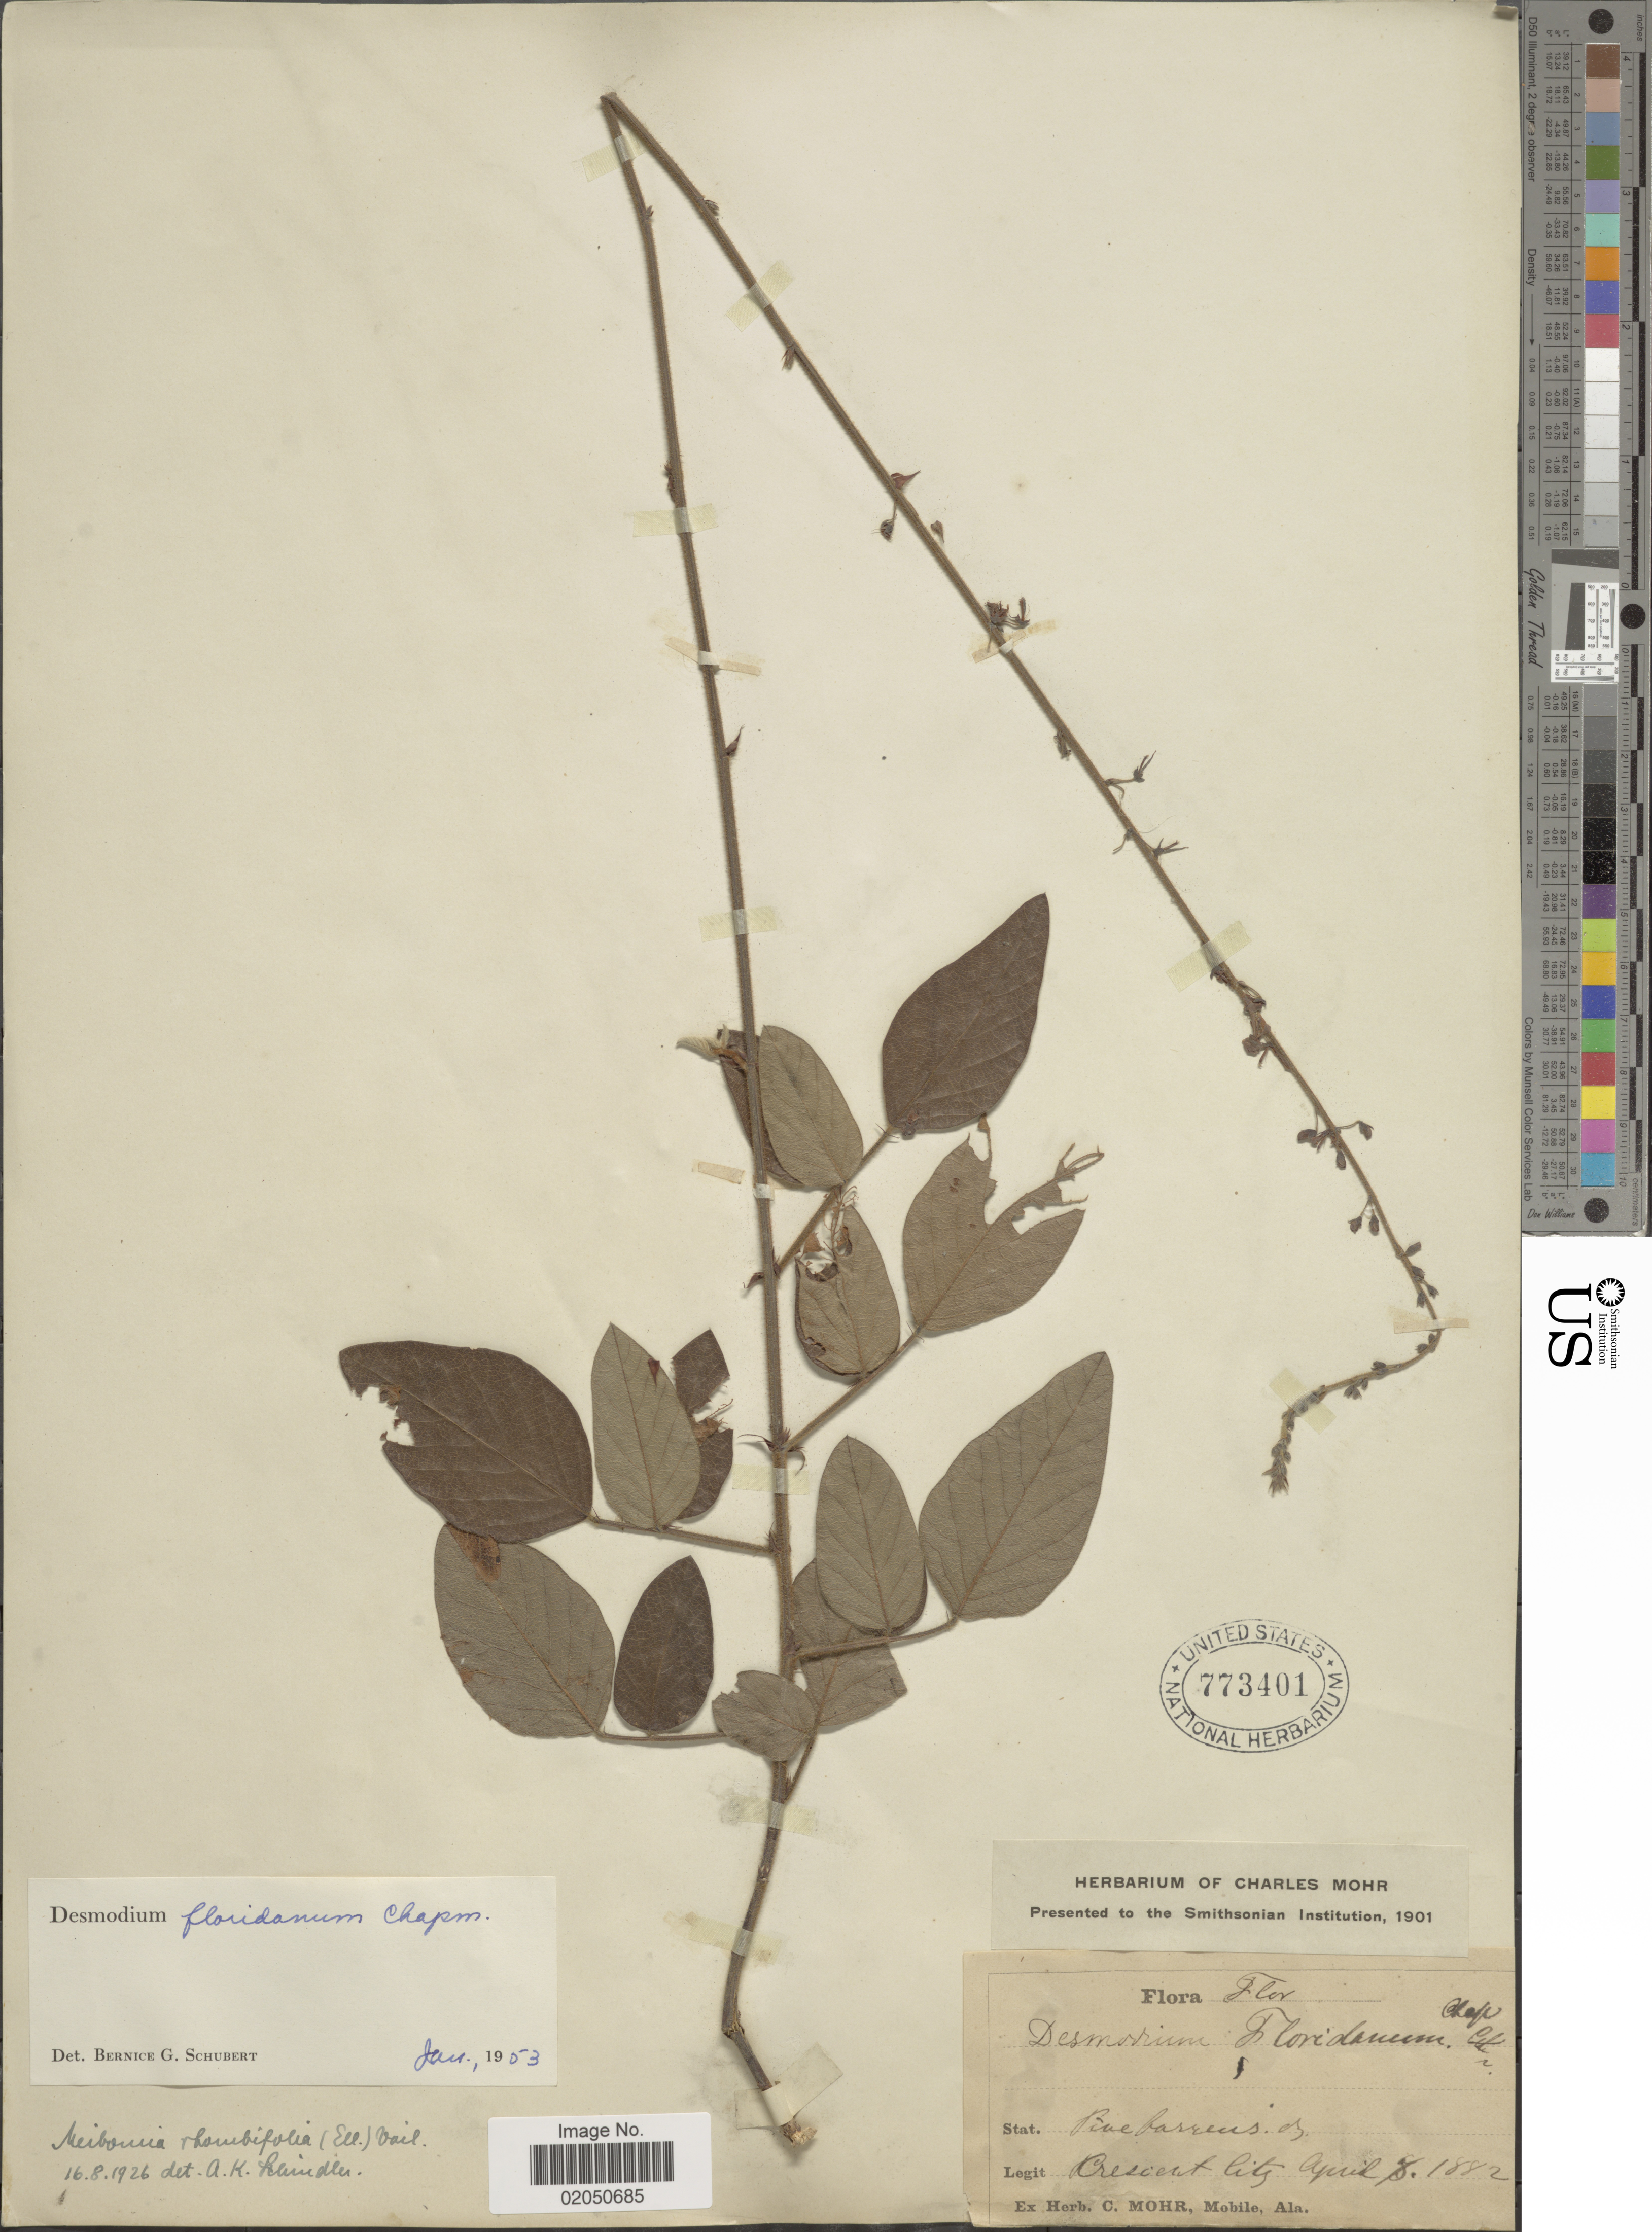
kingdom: Plantae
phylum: Tracheophyta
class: Magnoliopsida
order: Fabales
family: Fabaceae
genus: Desmodium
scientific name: Desmodium floridanum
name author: Chapm.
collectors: ex herb. C. Mohr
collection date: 1882-04-08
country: United States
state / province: Florida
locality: Pine barrens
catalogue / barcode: US 773401